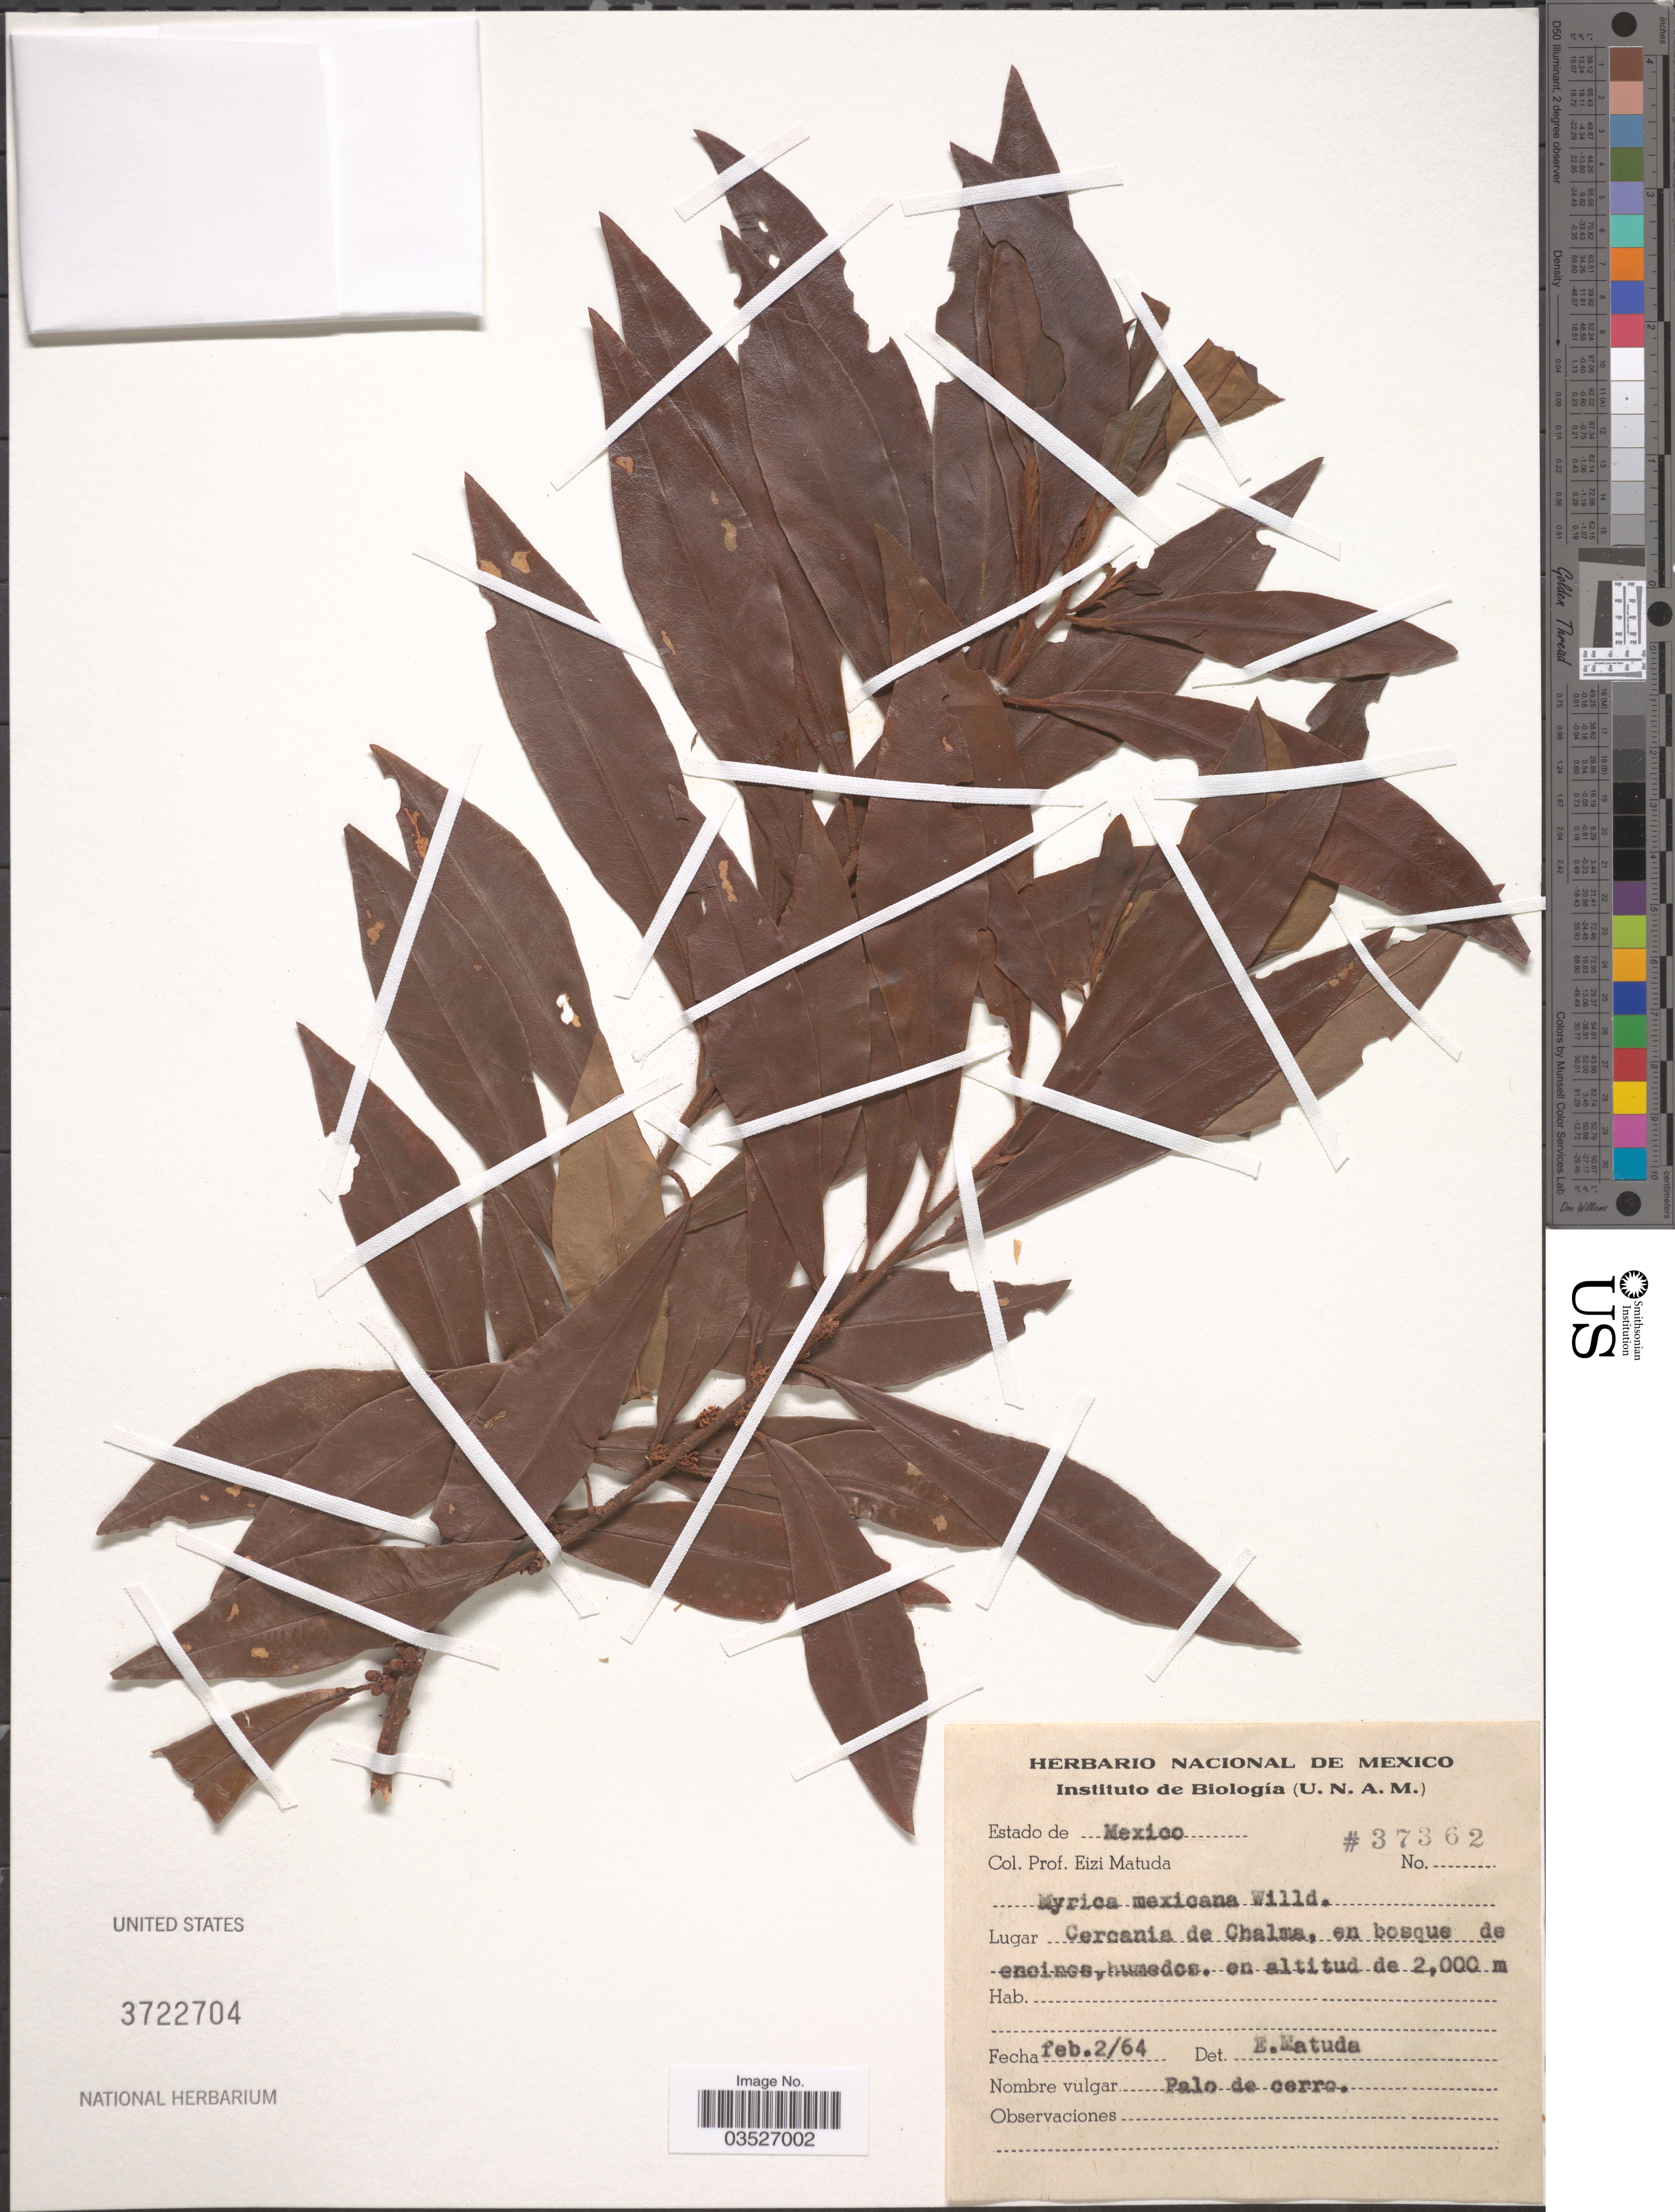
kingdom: Plantae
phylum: Tracheophyta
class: Magnoliopsida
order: Ericales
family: Primulaceae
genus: Myrsine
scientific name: Myrsine coriacea subsp. coriacea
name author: (Sw.) R. Br. ex Roem. & Schult.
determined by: Strong, Mark T., (BOT), Smithsonian Institution - National Museum of Natural History (UNITED STATES)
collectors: E. Matuda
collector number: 37362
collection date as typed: Transcribed d/m/y: 2/2/64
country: Mexico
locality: Cercania de Chalma.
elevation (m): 2000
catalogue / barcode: US 3722704